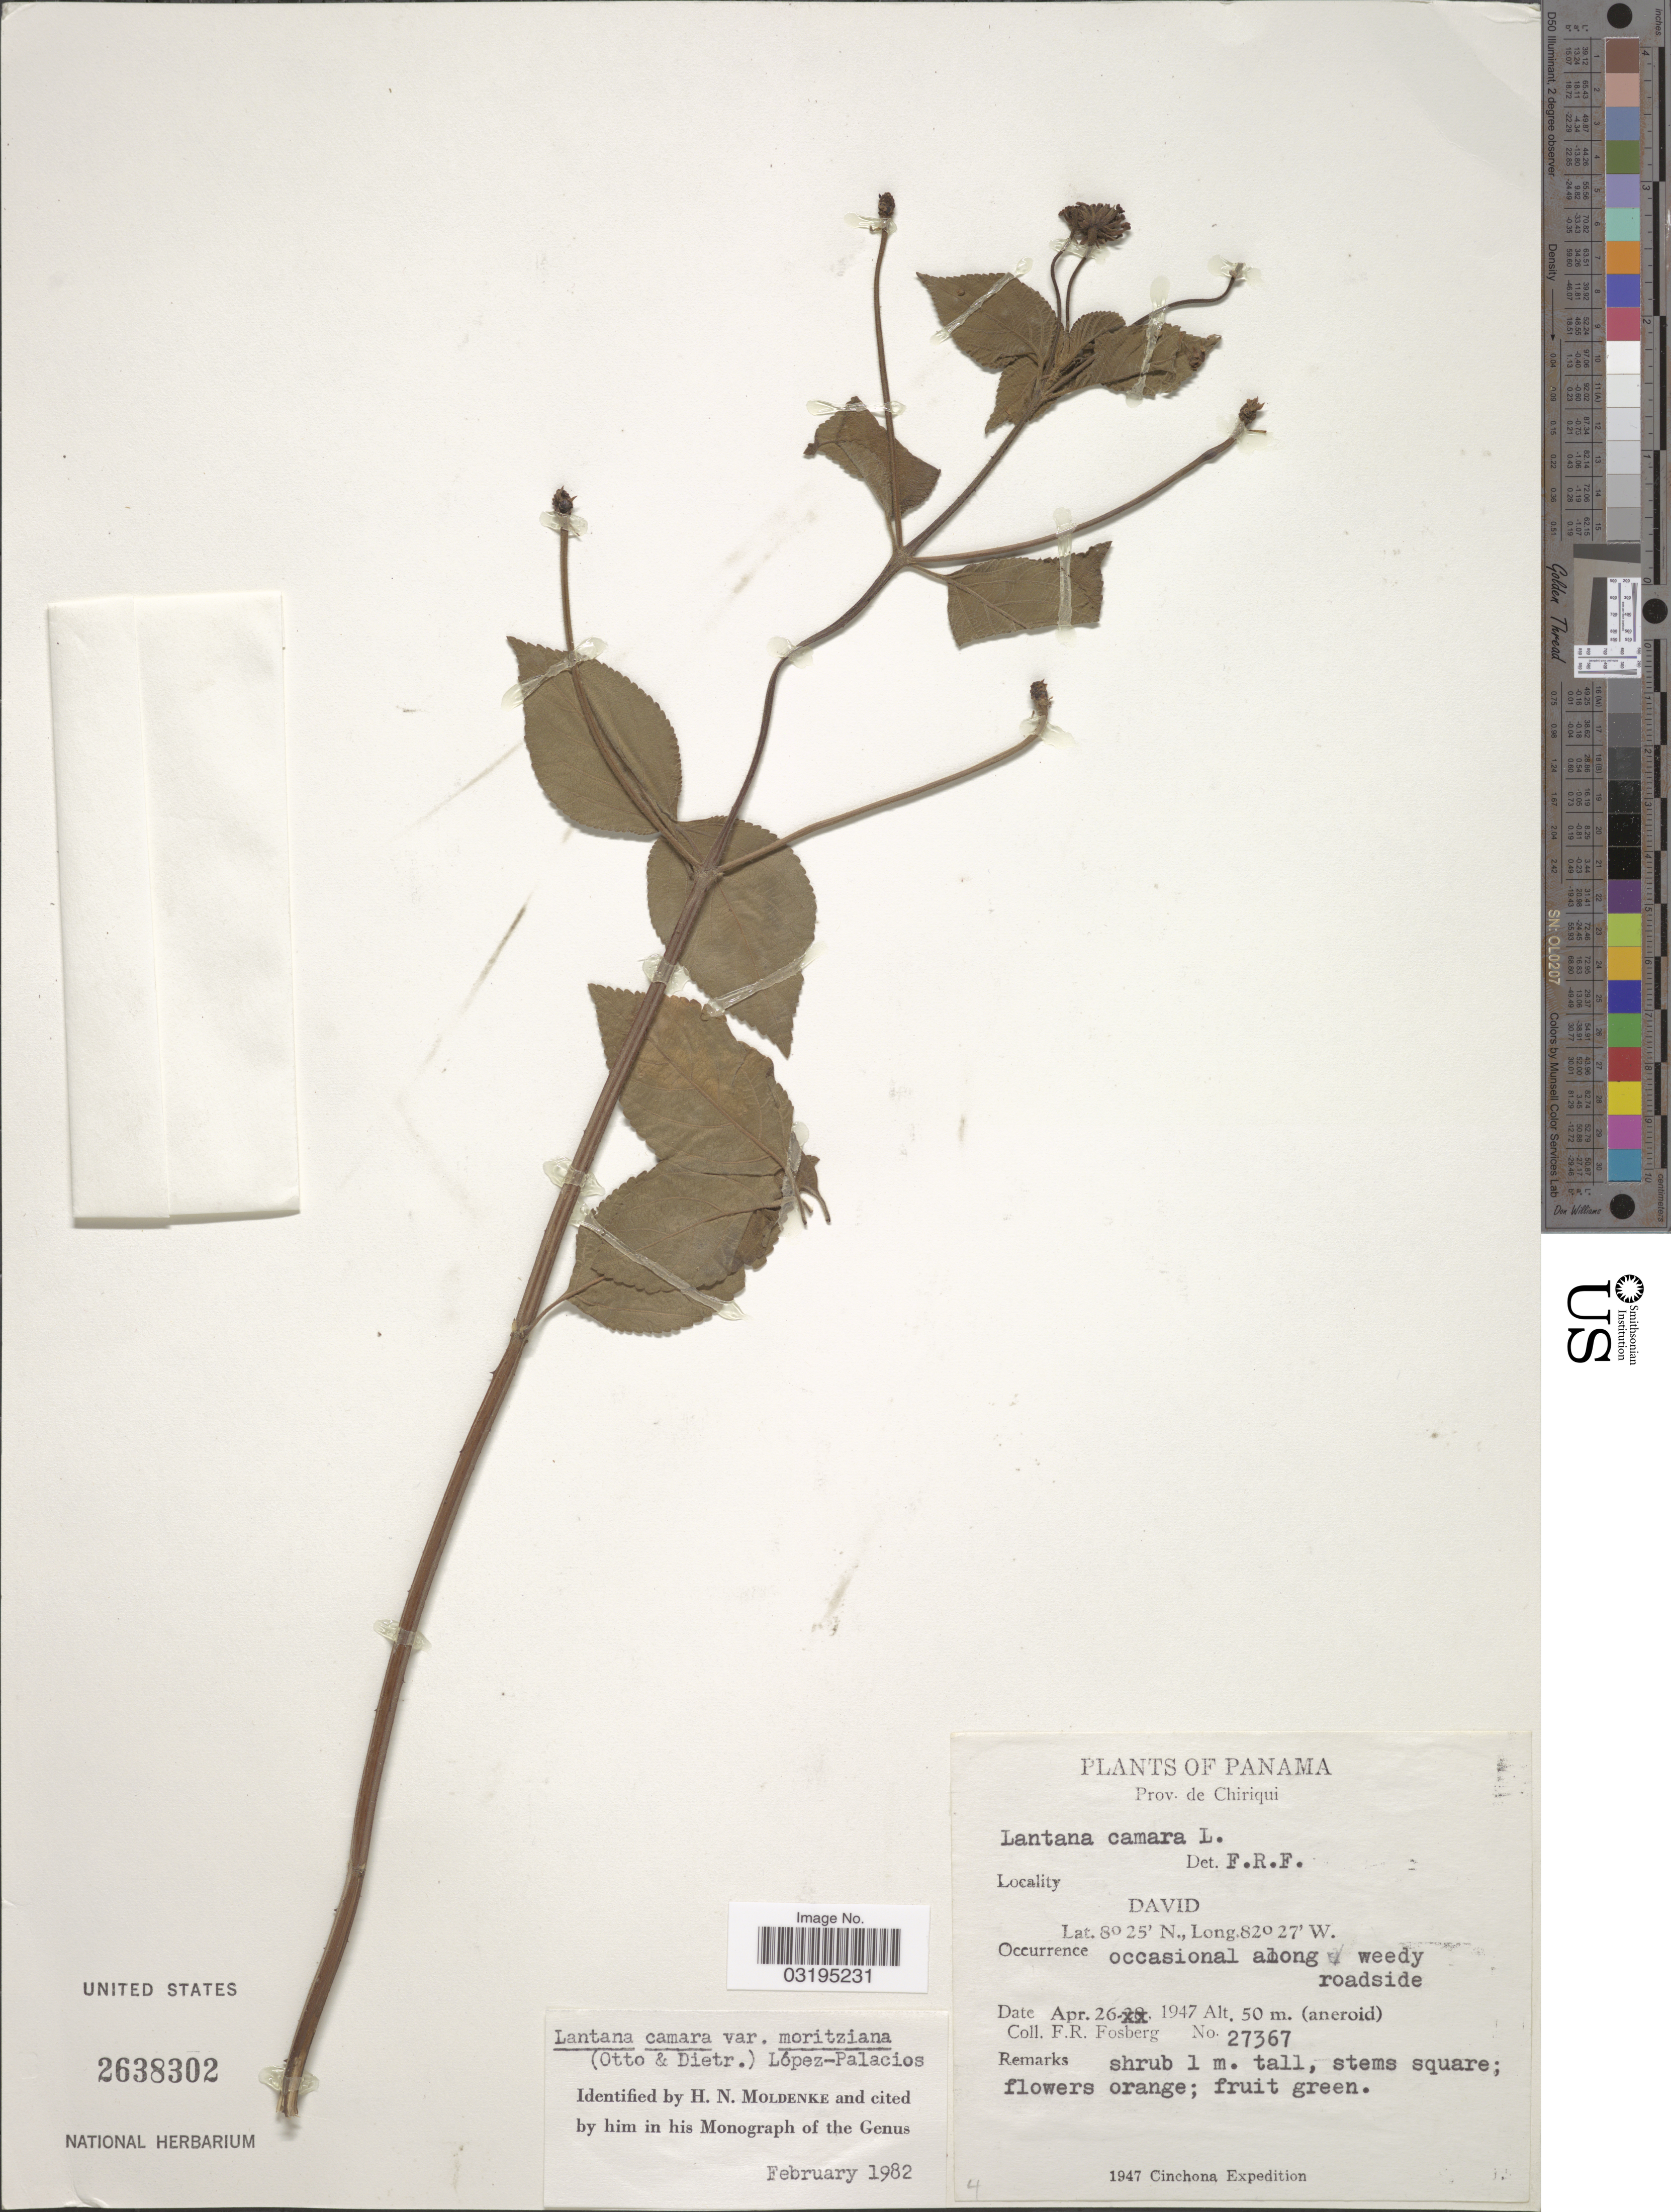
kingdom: Plantae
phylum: Tracheophyta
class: Magnoliopsida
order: Lamiales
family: Verbenaceae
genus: Lantana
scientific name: Lantana camara var. moritziana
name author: (Otto & A. Dietr.) López-Pal.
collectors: F. R. Fosberg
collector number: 27367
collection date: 1947-04-26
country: Panama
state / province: Chiriqui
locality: Prov. de Chiriqui. David.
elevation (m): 50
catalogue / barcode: US 2638302